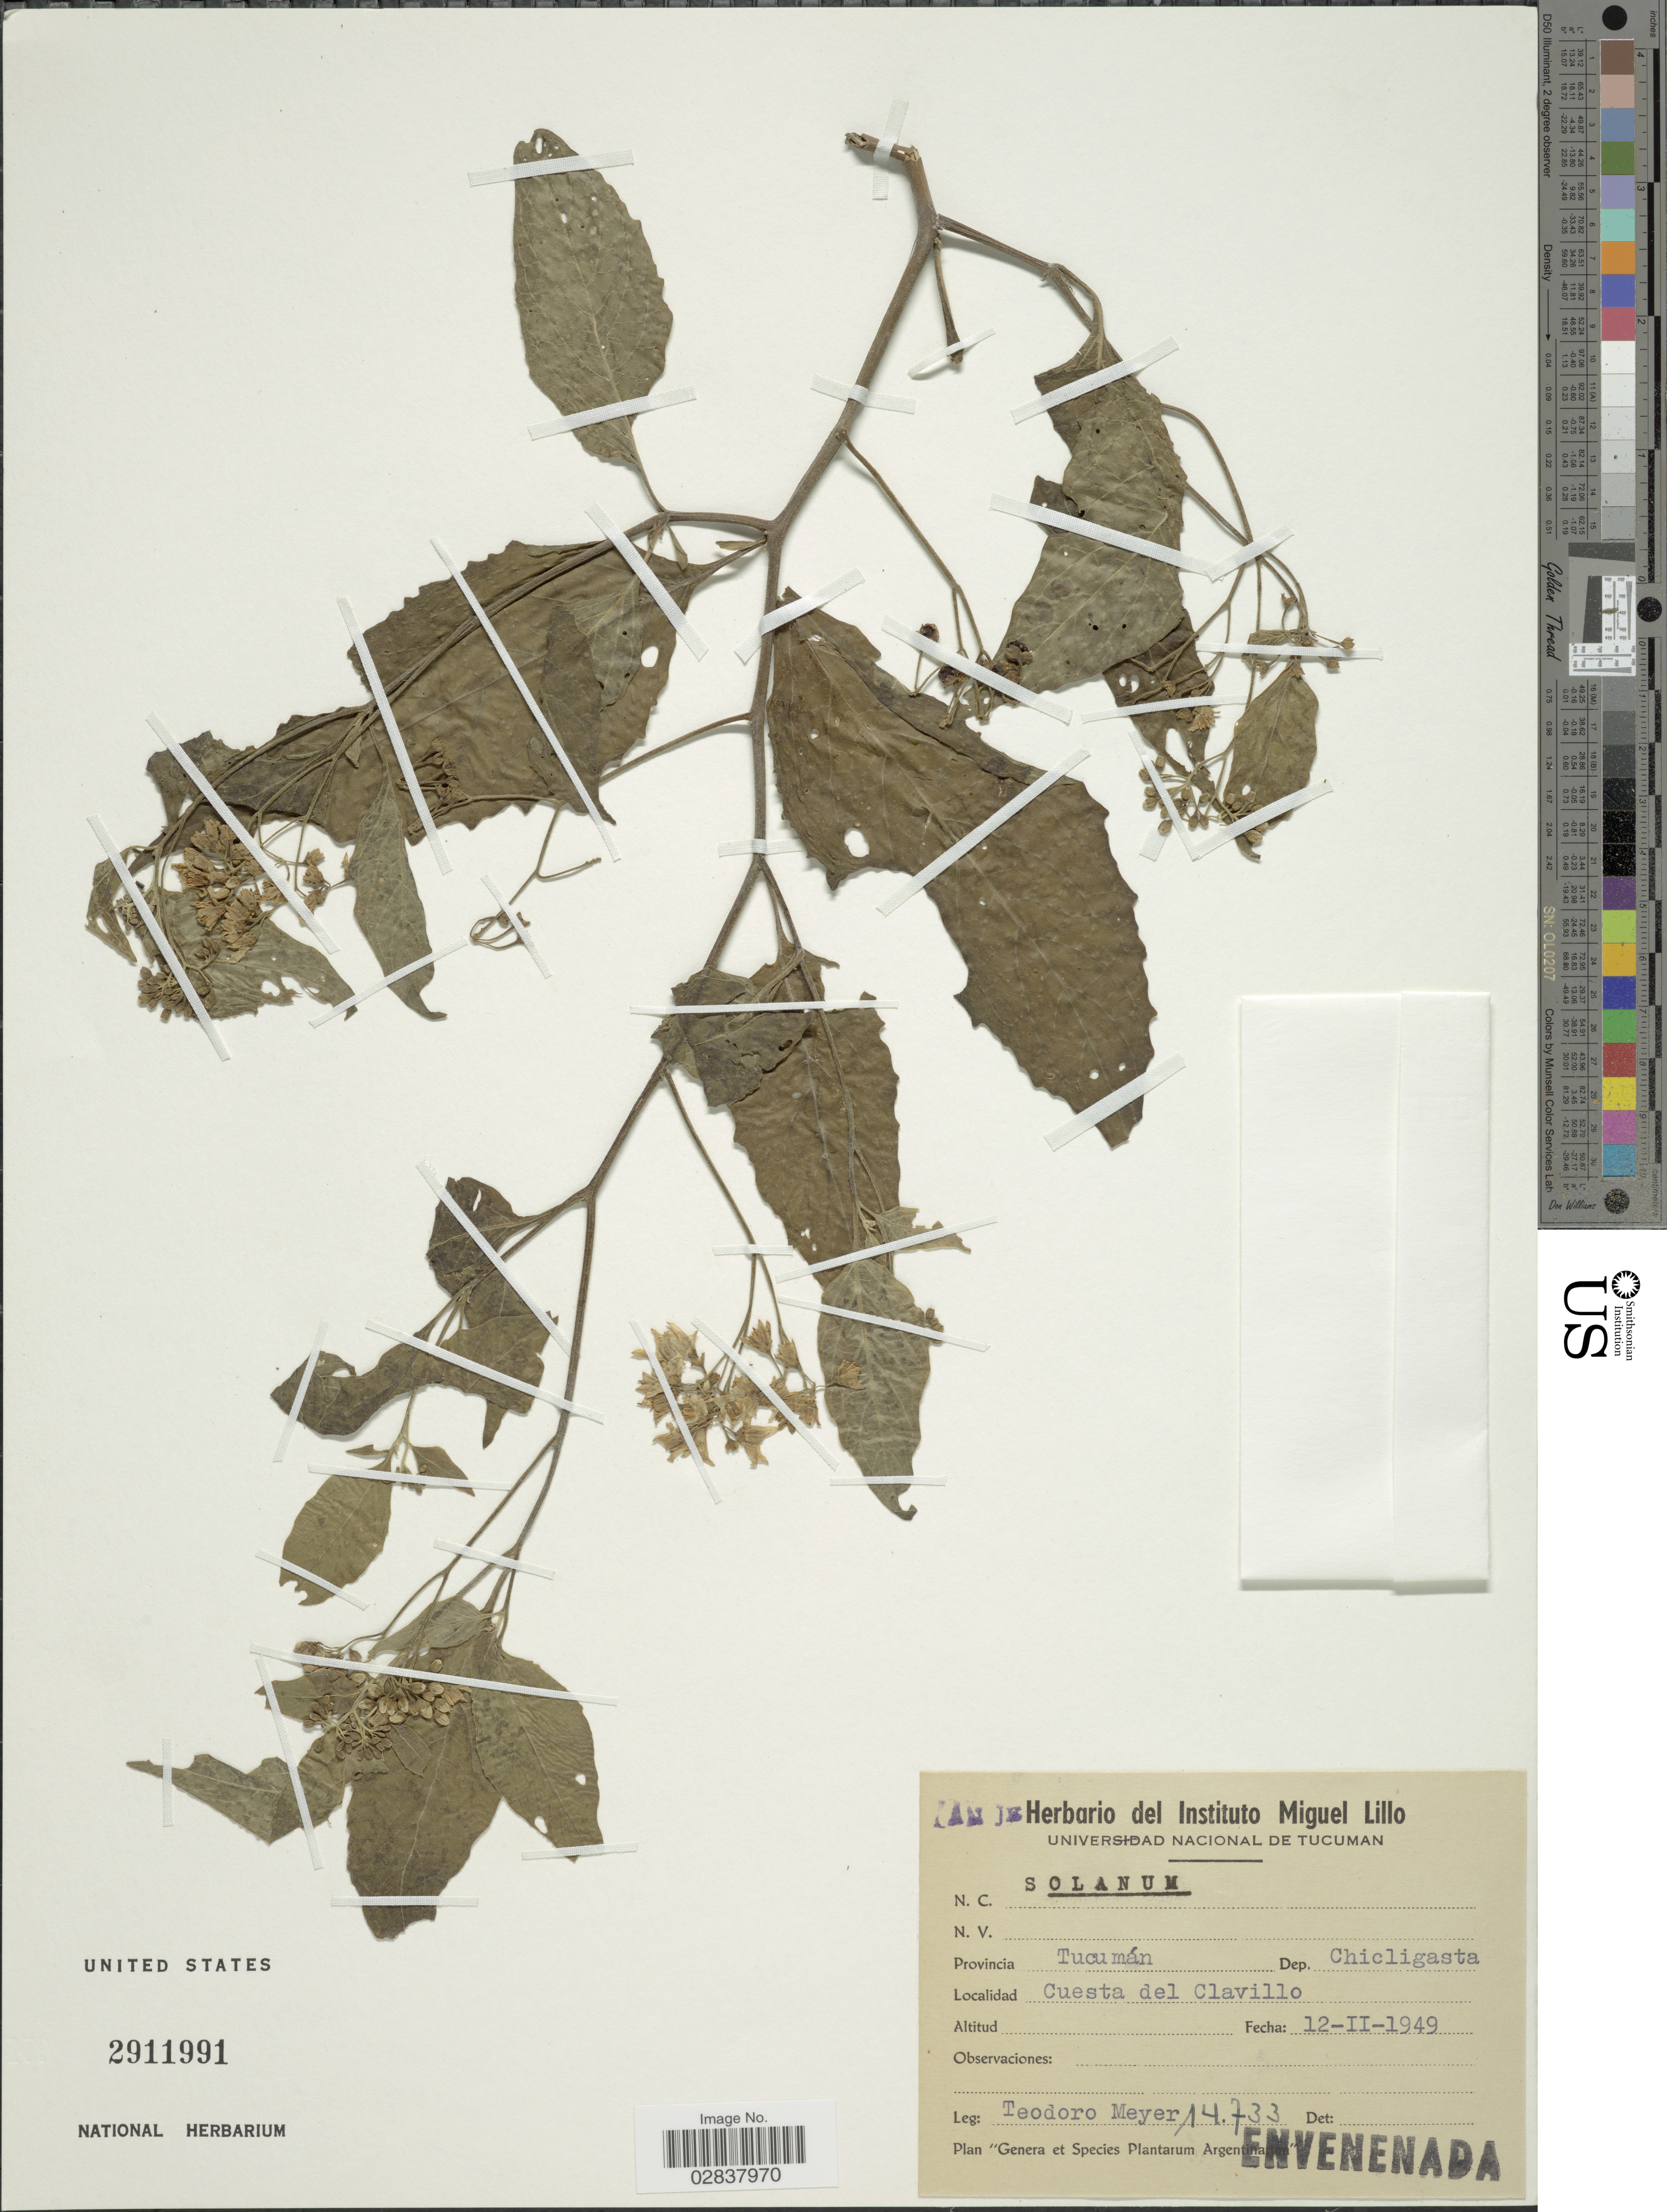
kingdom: Plantae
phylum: Tracheophyta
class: Magnoliopsida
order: Solanales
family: Solanaceae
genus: Solanum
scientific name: Solanum aloysiifolium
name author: Dunal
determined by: Knapp, S. D.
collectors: T. Meyer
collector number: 14733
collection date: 1949-02-12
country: Argentina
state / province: Tucuman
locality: Dep. Chicligasta, Cuesta del Clavillo.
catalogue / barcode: US 2911991